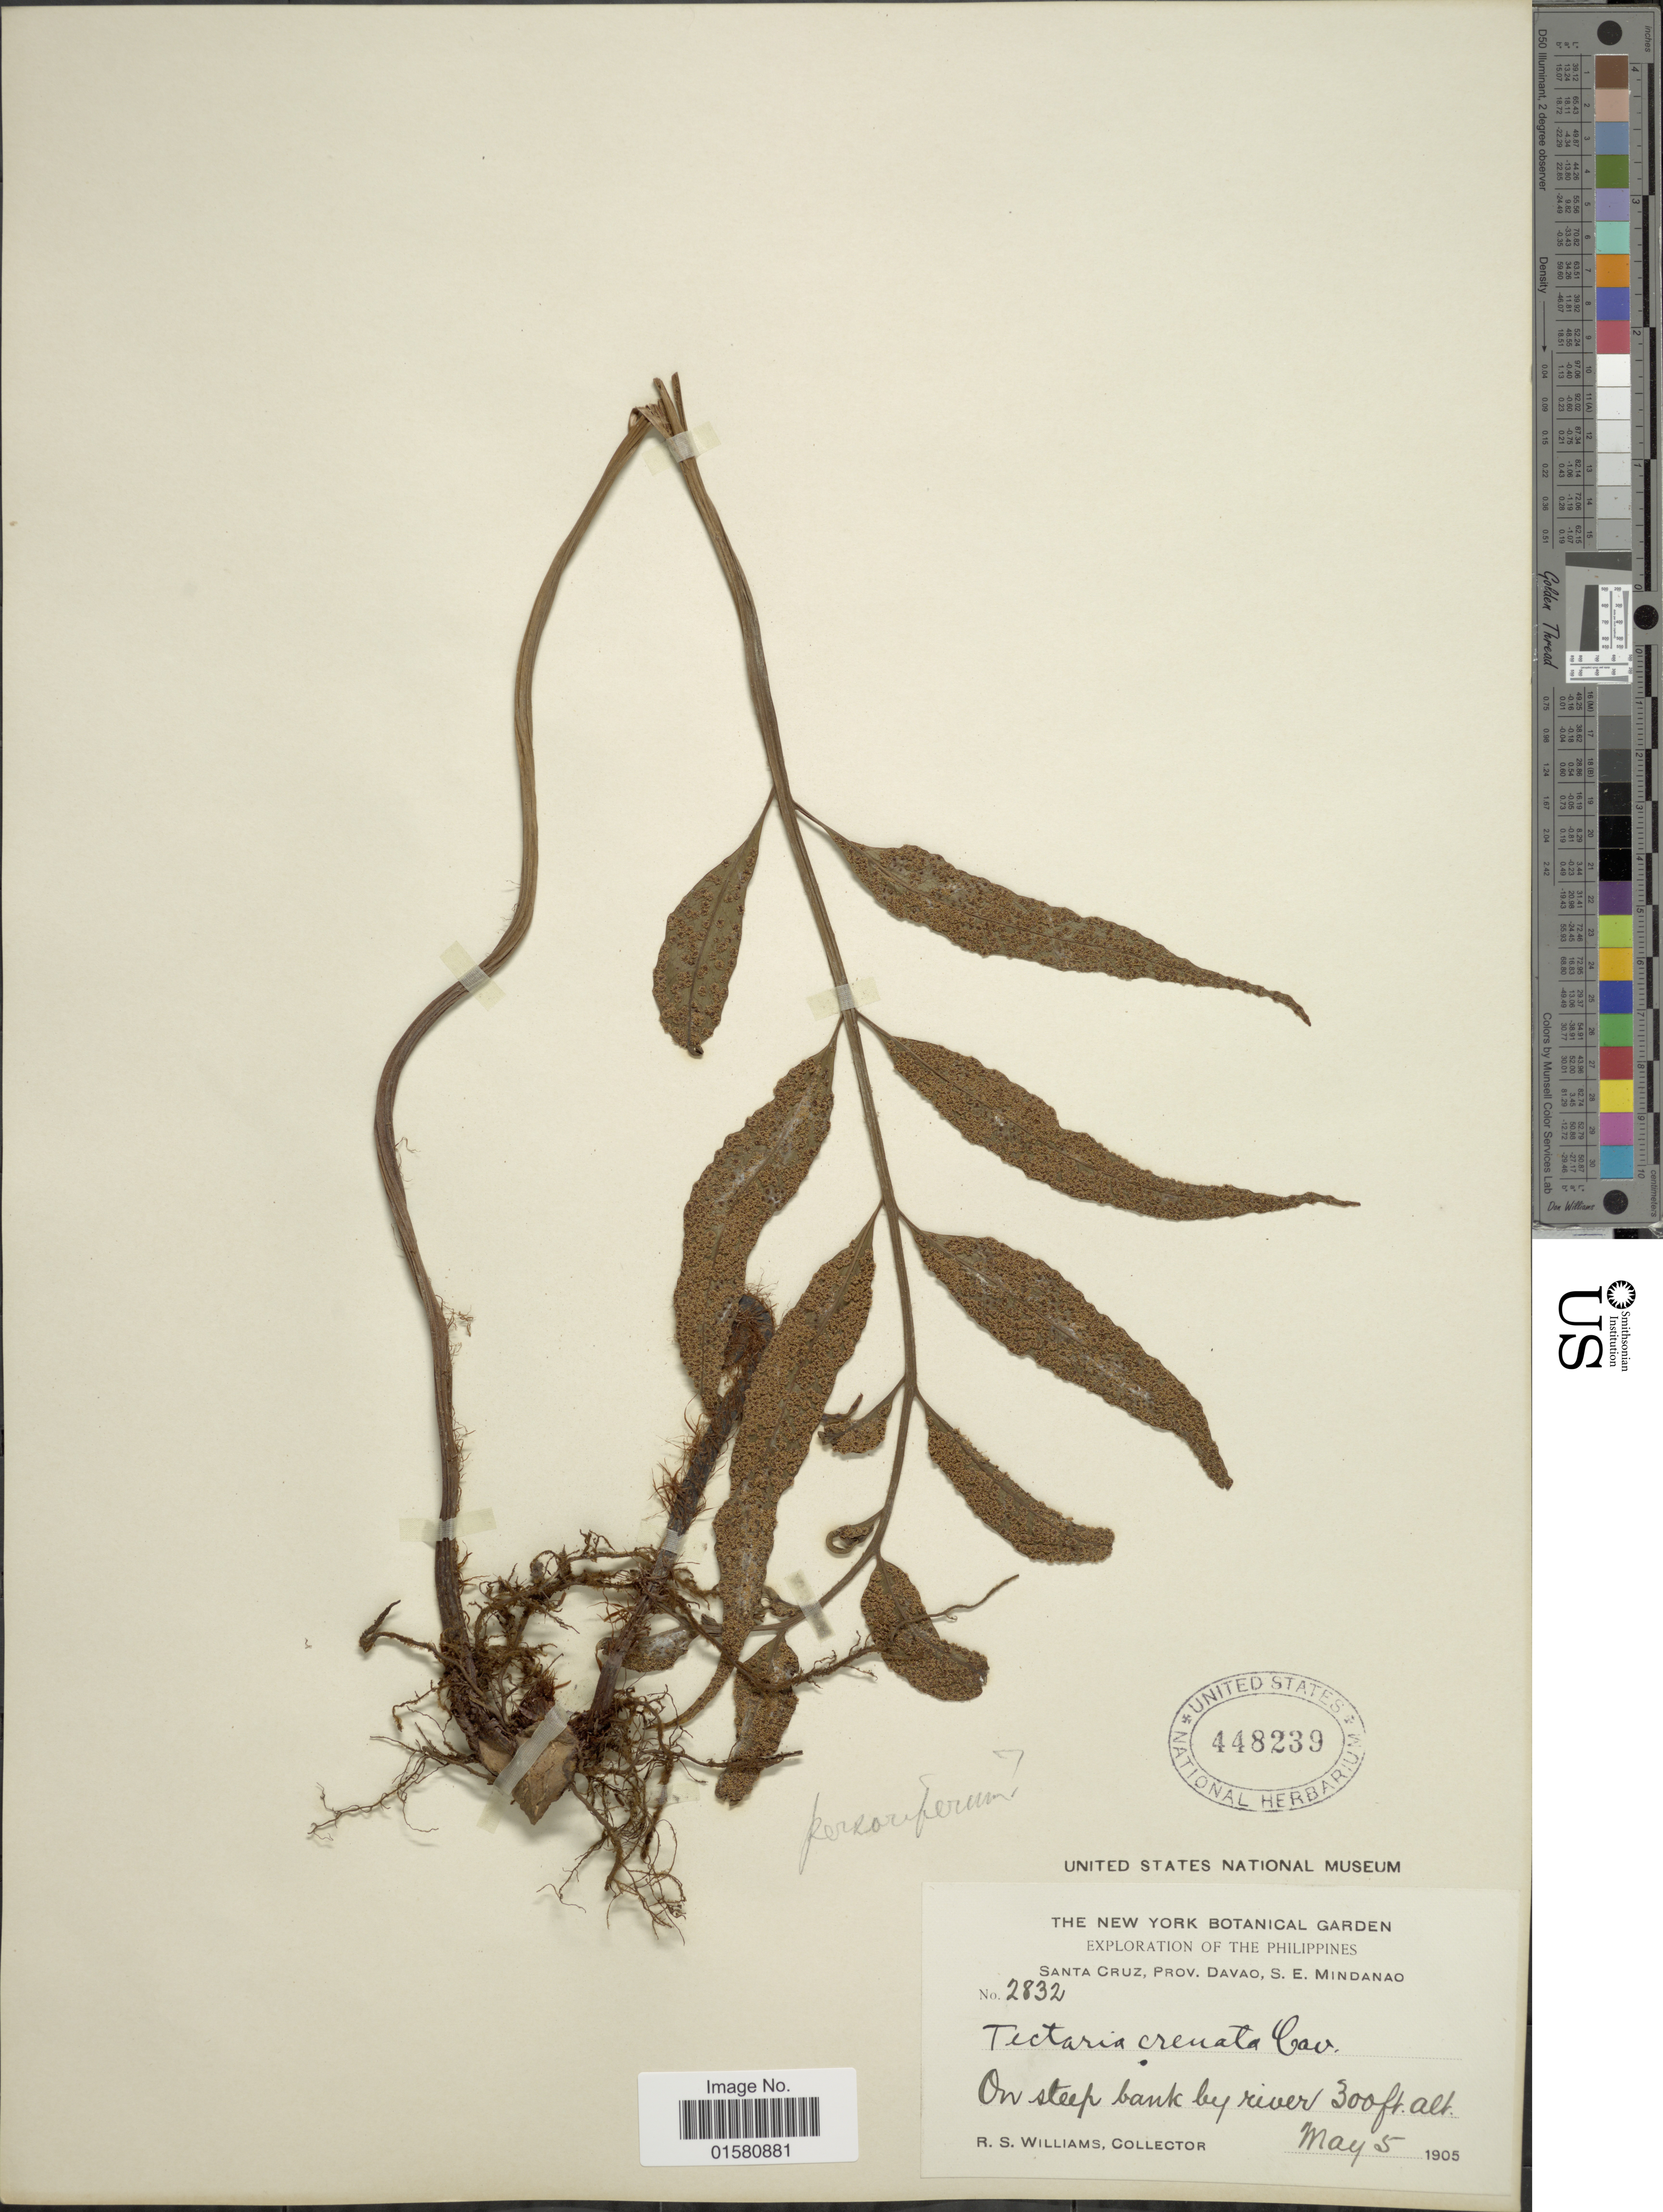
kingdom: Plantae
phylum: Tracheophyta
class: Polypodiopsida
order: Polypodiales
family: Tectariaceae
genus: Tectaria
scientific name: Tectaria crenata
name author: Cav.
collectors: R. S. Williams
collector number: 2832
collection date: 1905-05-05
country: Philippines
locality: Santa Cruz, Prov., Davao, S. E. Mindanao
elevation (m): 91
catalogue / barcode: US 448239